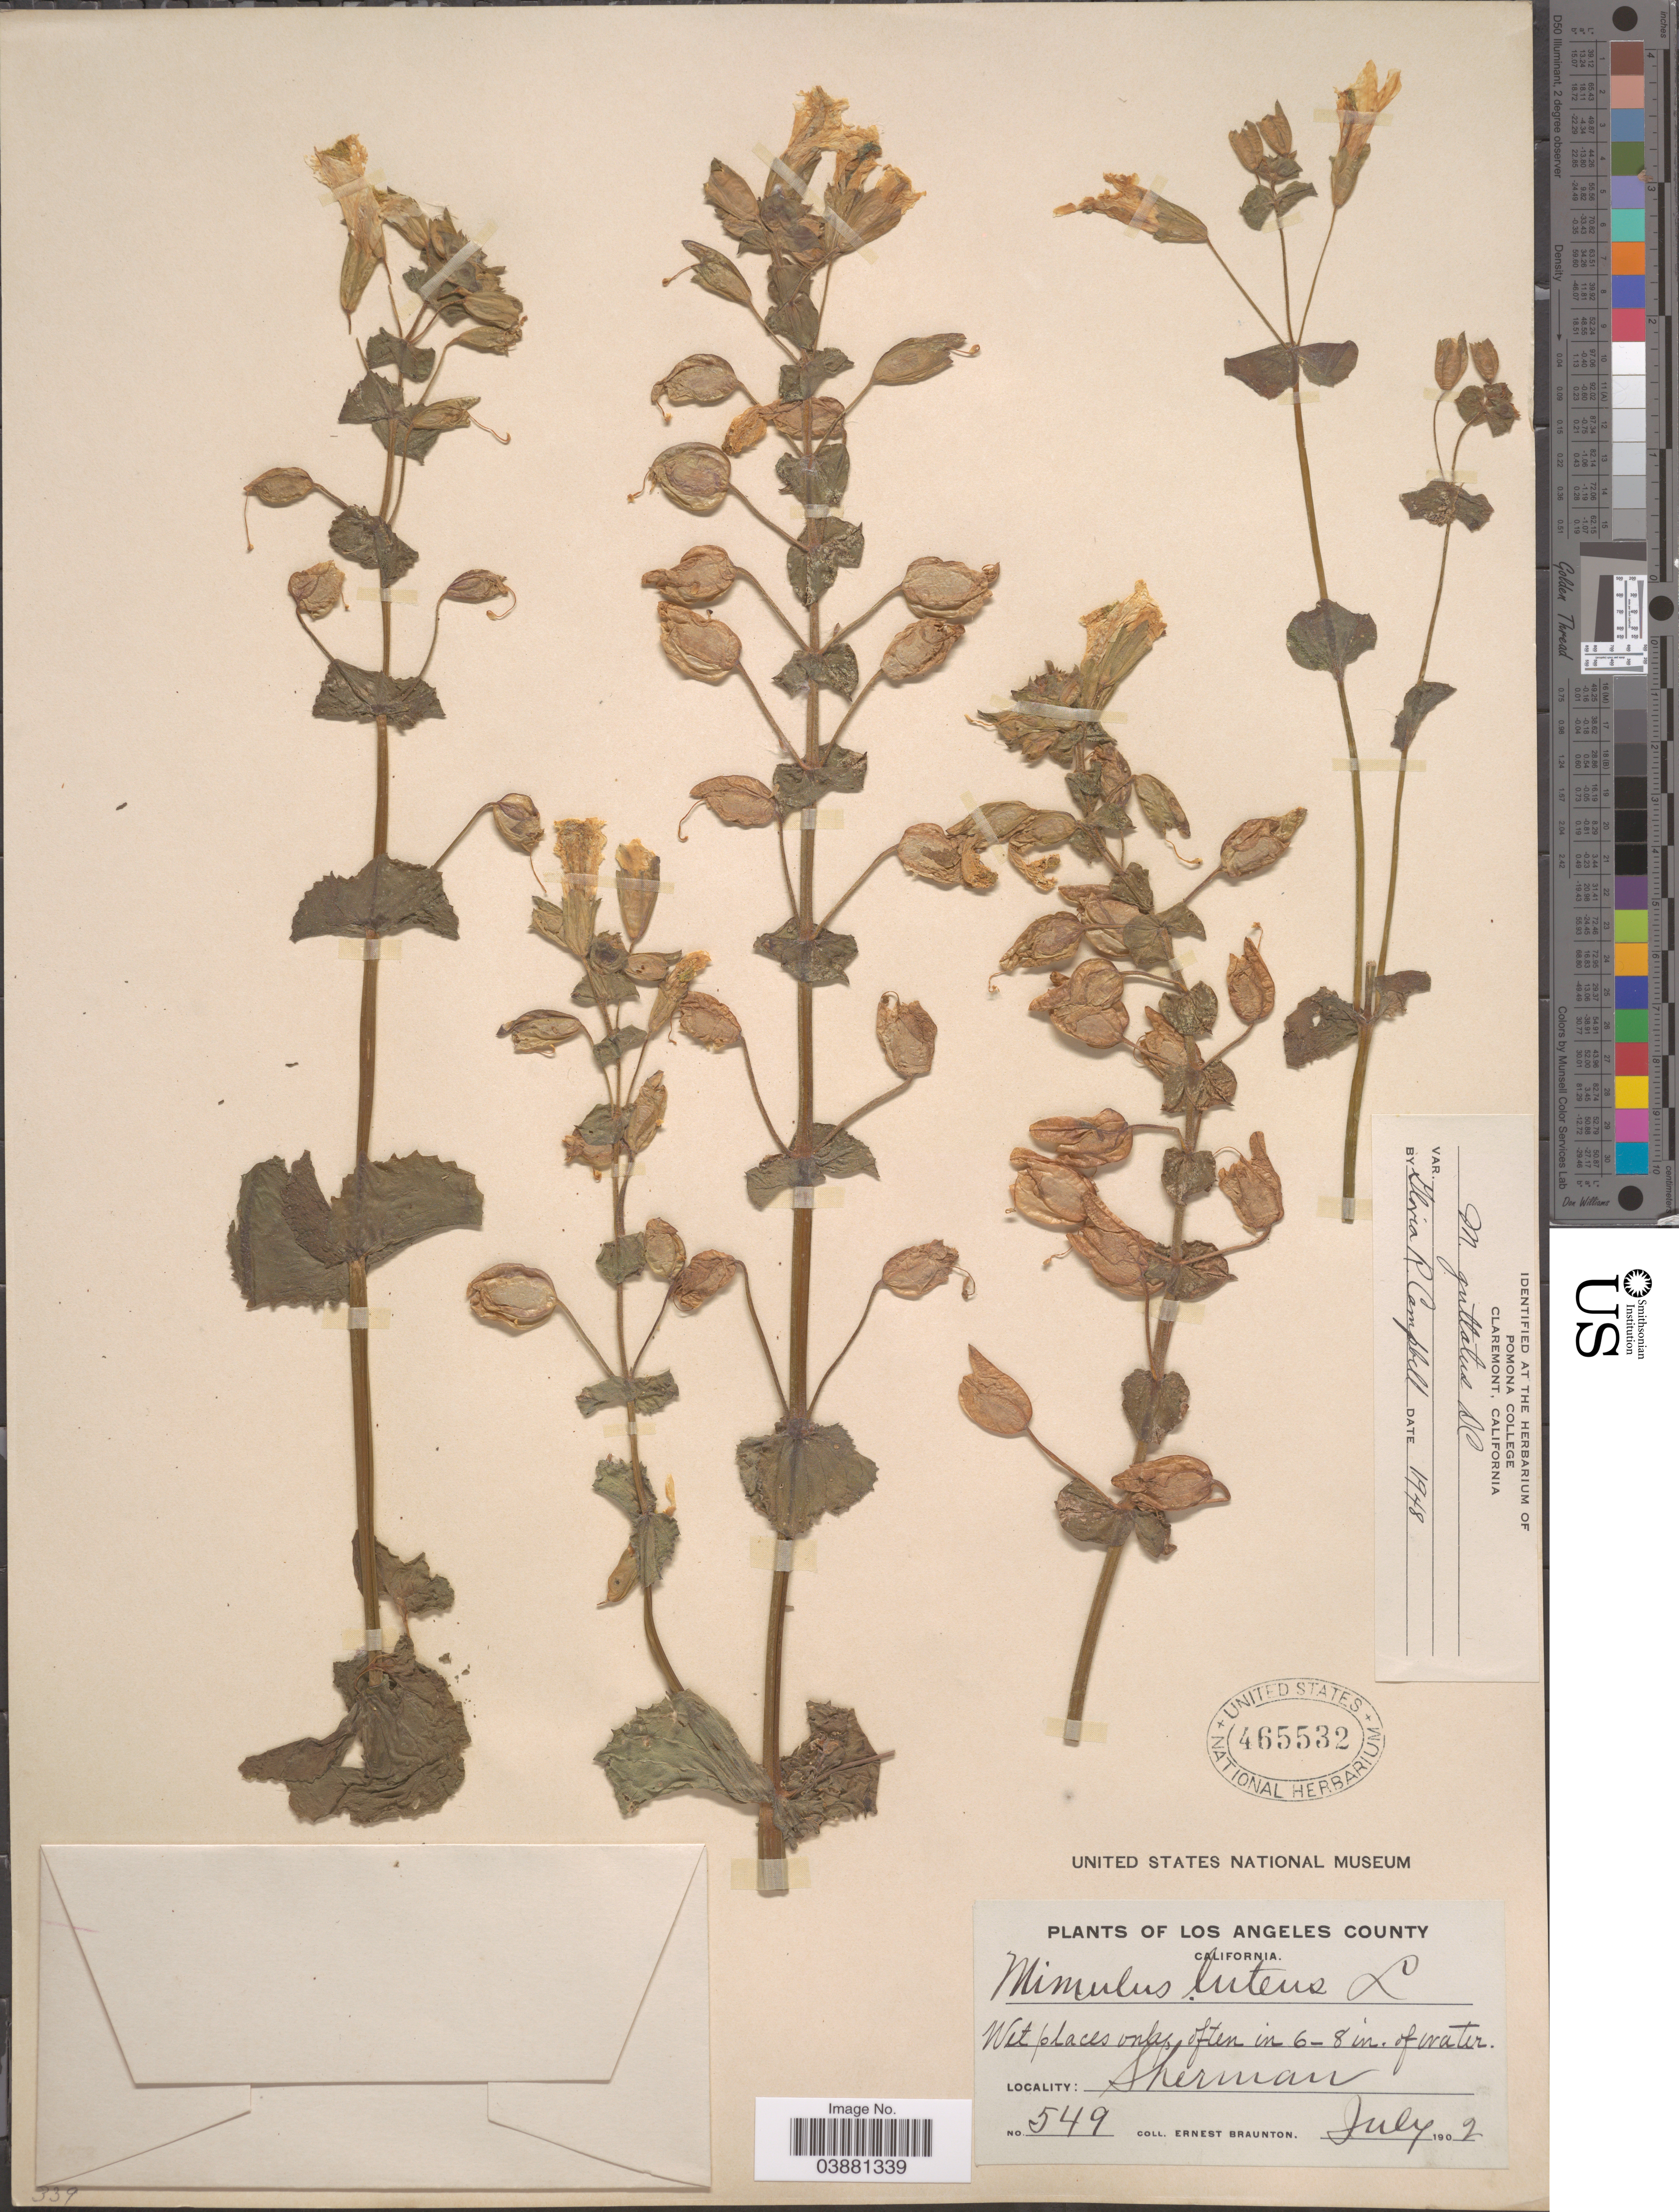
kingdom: Plantae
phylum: Tracheophyta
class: Magnoliopsida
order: Lamiales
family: Phrymaceae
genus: Mimulus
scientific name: Mimulus guttatus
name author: DC.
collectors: E. Braunton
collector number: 549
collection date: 1902-07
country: United States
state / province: California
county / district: Los Angeles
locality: Los Angeles County. Sherman.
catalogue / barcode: US 465532